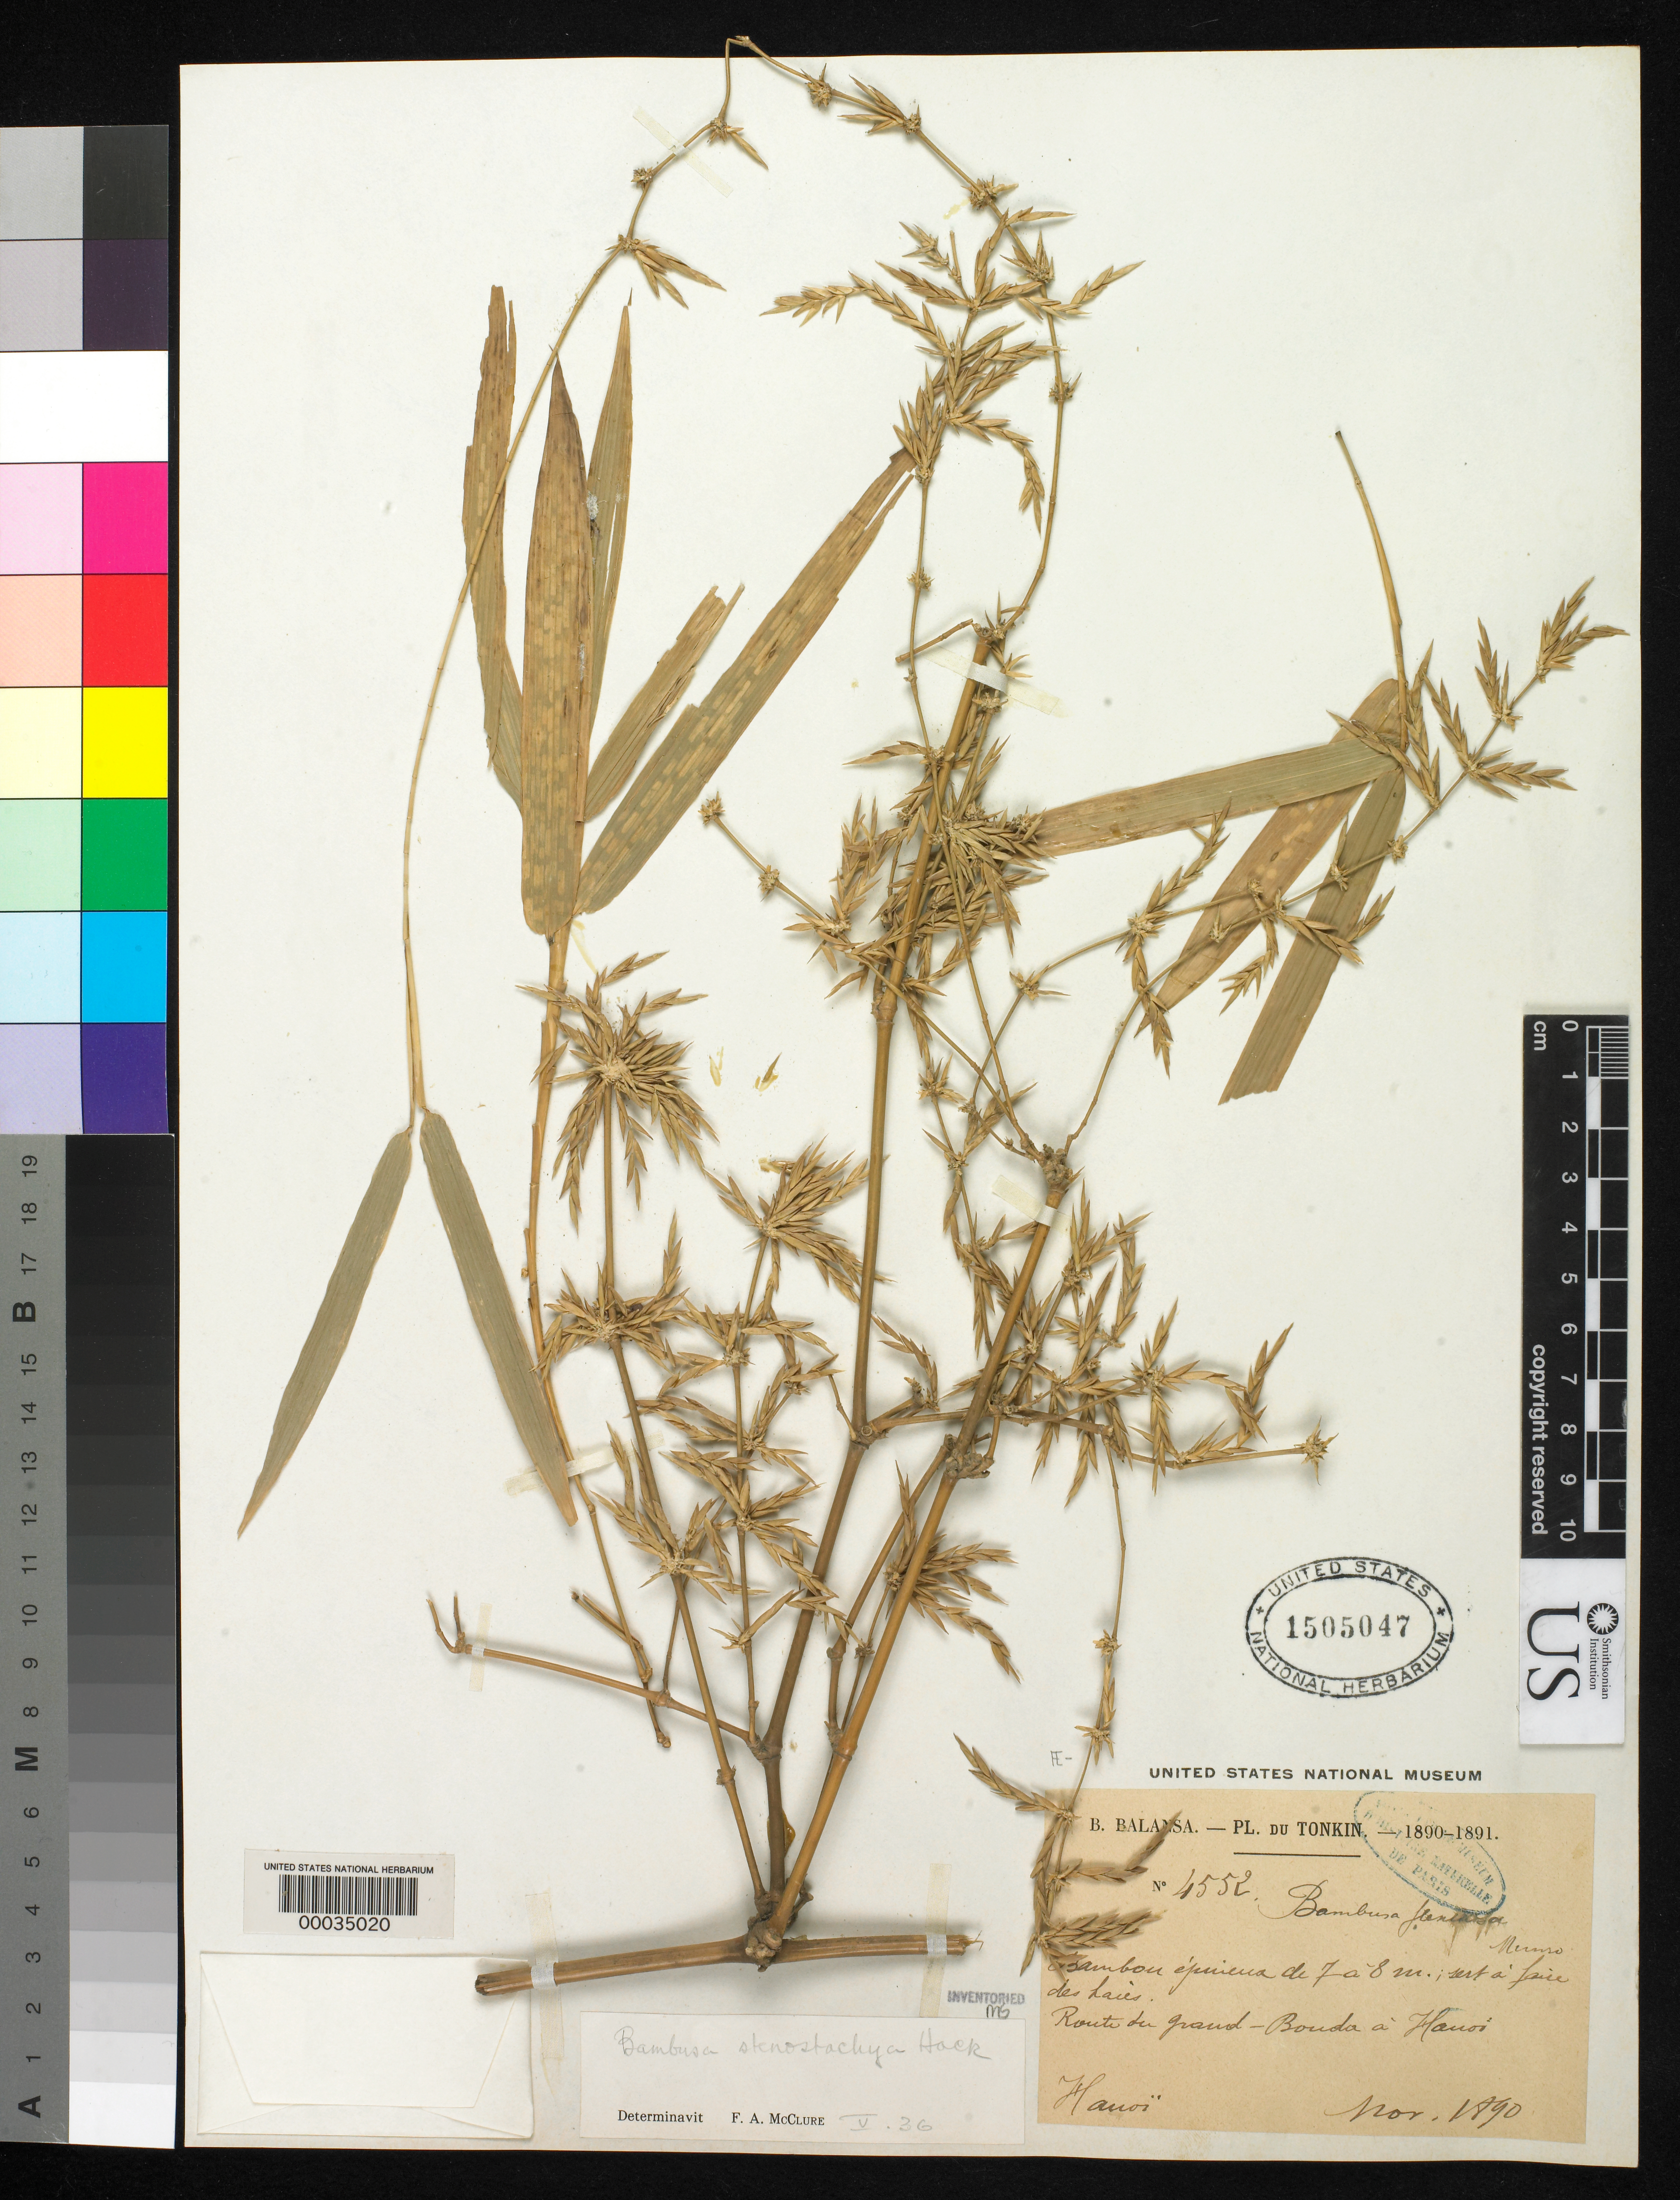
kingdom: Plantae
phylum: Tracheophyta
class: Liliopsida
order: Poales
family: Poaceae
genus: Bambusa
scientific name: Bambusa spinosa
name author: Roxb.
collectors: B. Balansa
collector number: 4552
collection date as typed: Nov 1890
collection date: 1890-11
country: Vietnam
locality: Hanoi, tonkin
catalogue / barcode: US 1505047